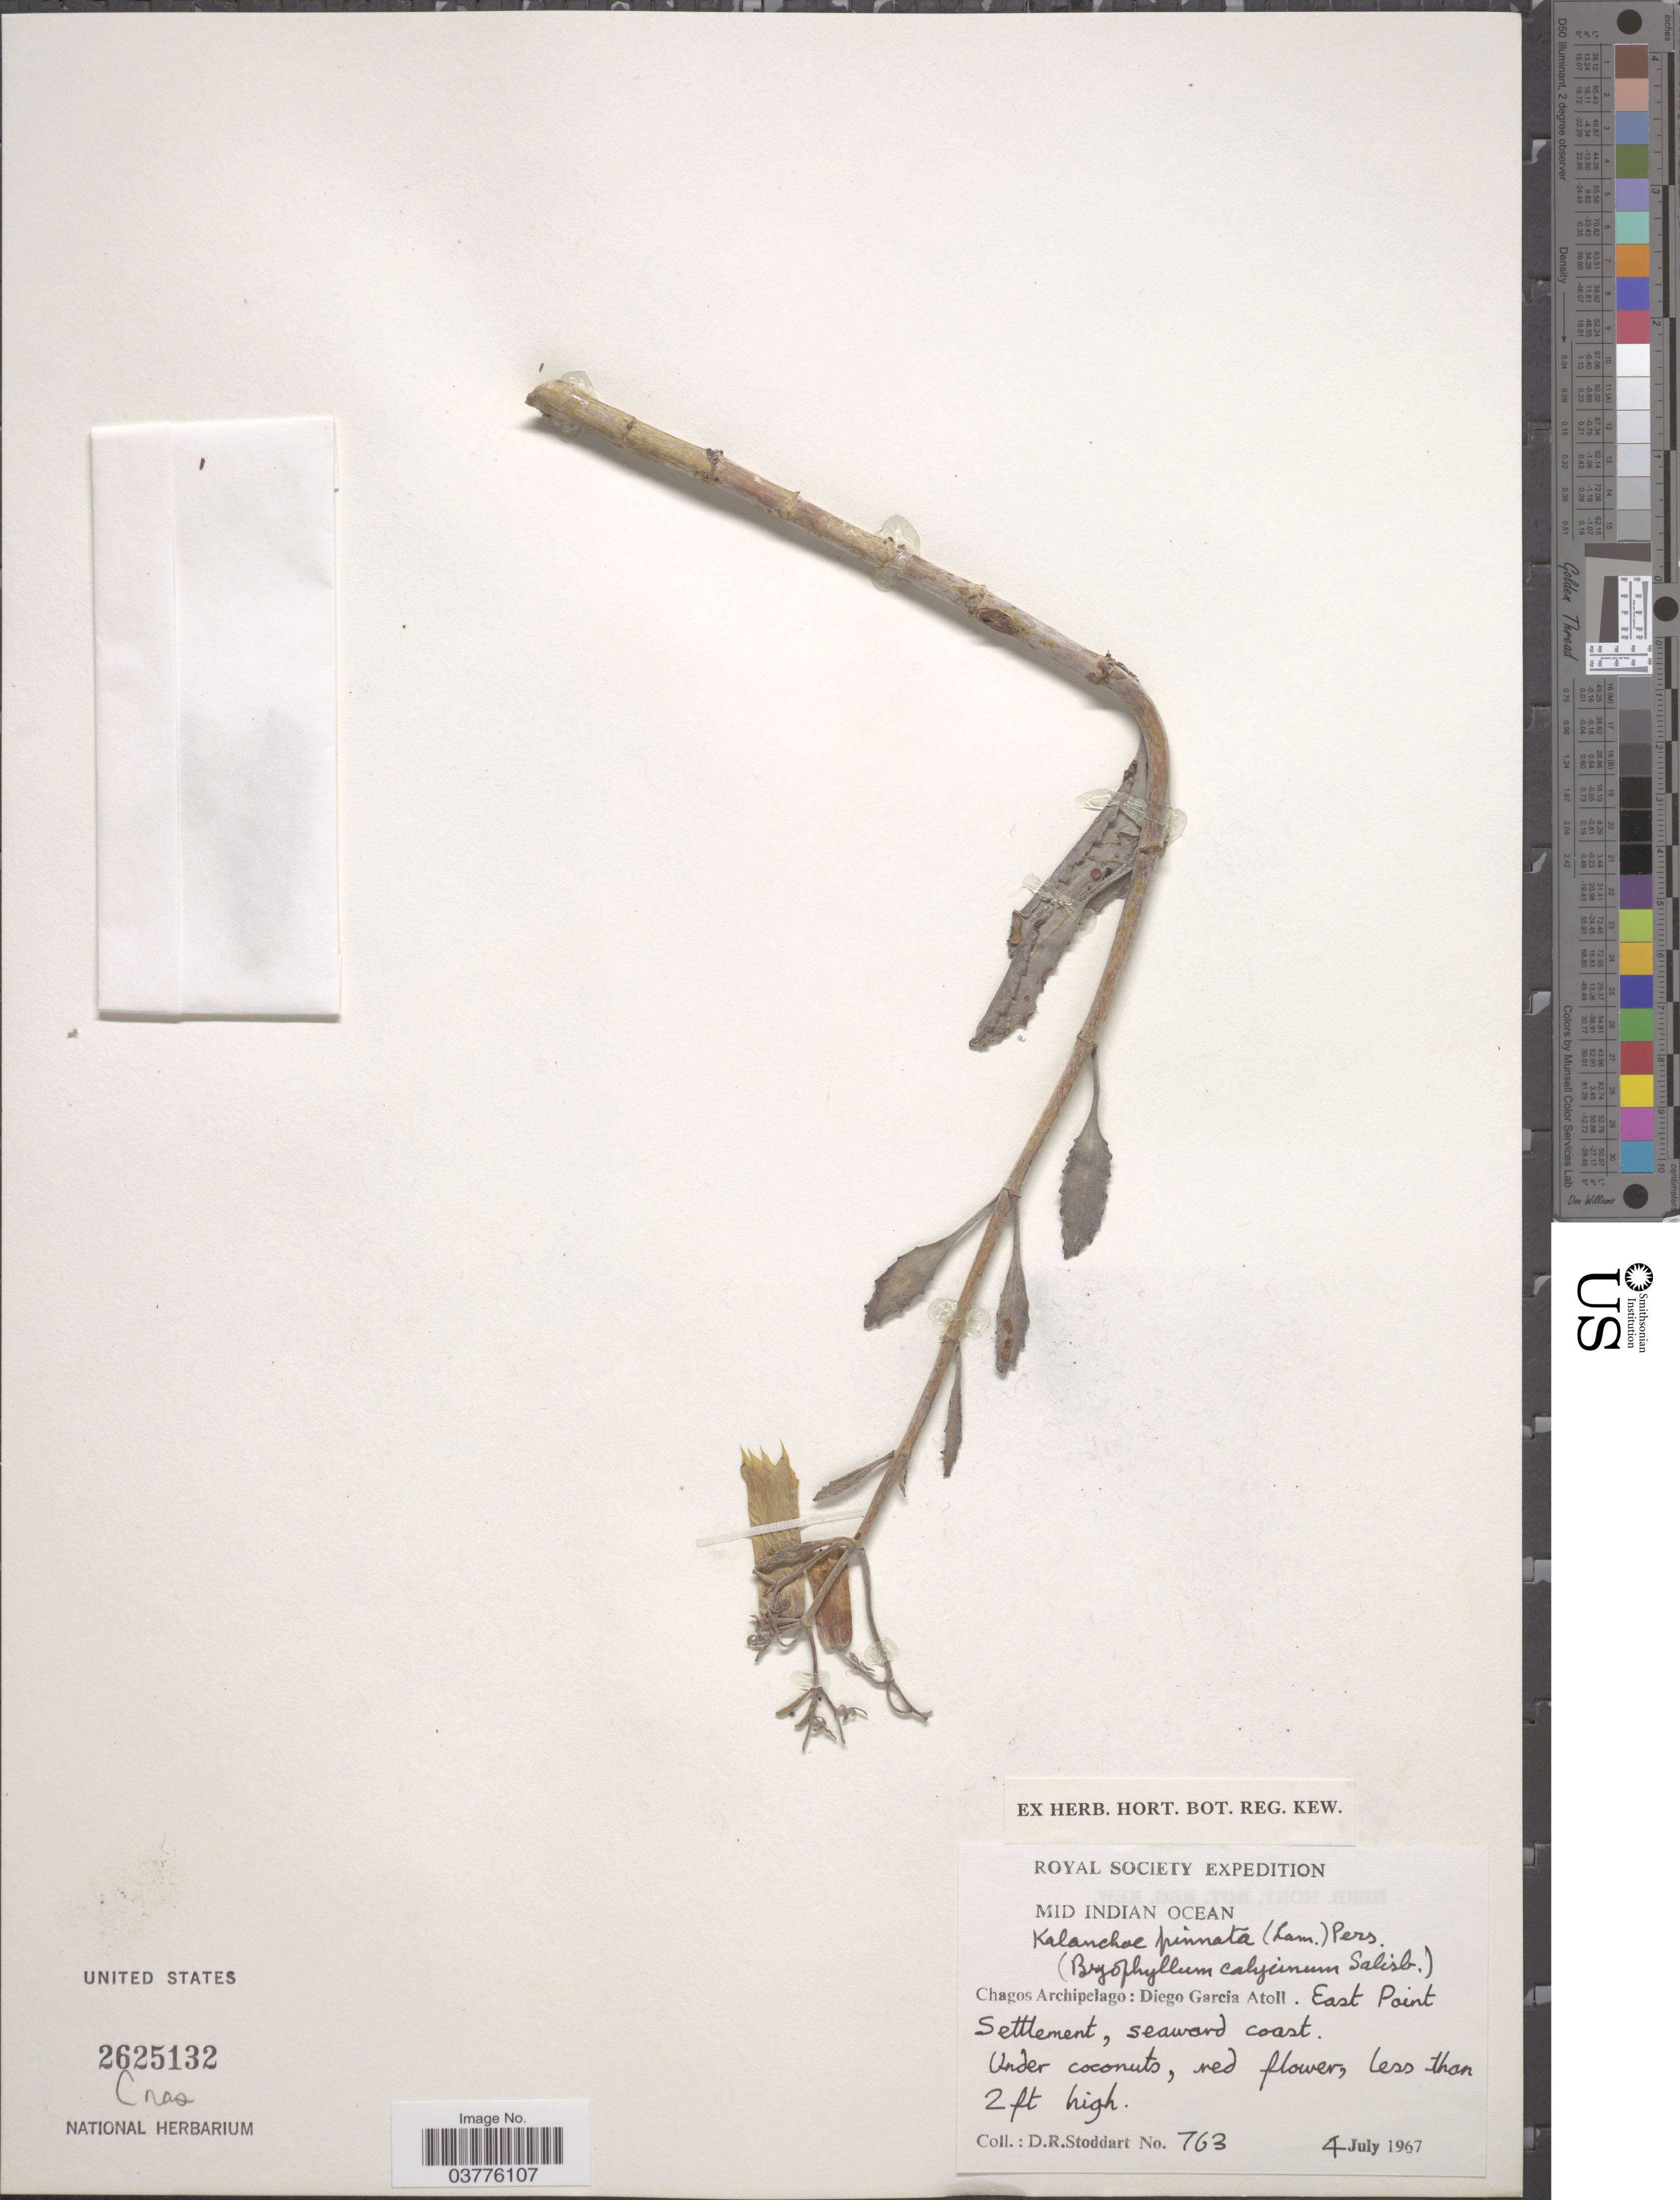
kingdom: Plantae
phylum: Tracheophyta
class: Magnoliopsida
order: Saxifragales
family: Crassulaceae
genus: Kalanchoe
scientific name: Kalanchoe pinnata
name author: (Lam.) Pers.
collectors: D. R. Stoddart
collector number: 763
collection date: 1967-07-04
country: British Indian Ocean Territory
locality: Mid Indian Ocean. Chagos Archipelago: Diego Garcia Atoll. East Point Settlement, seaward coast.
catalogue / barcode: US 2625132